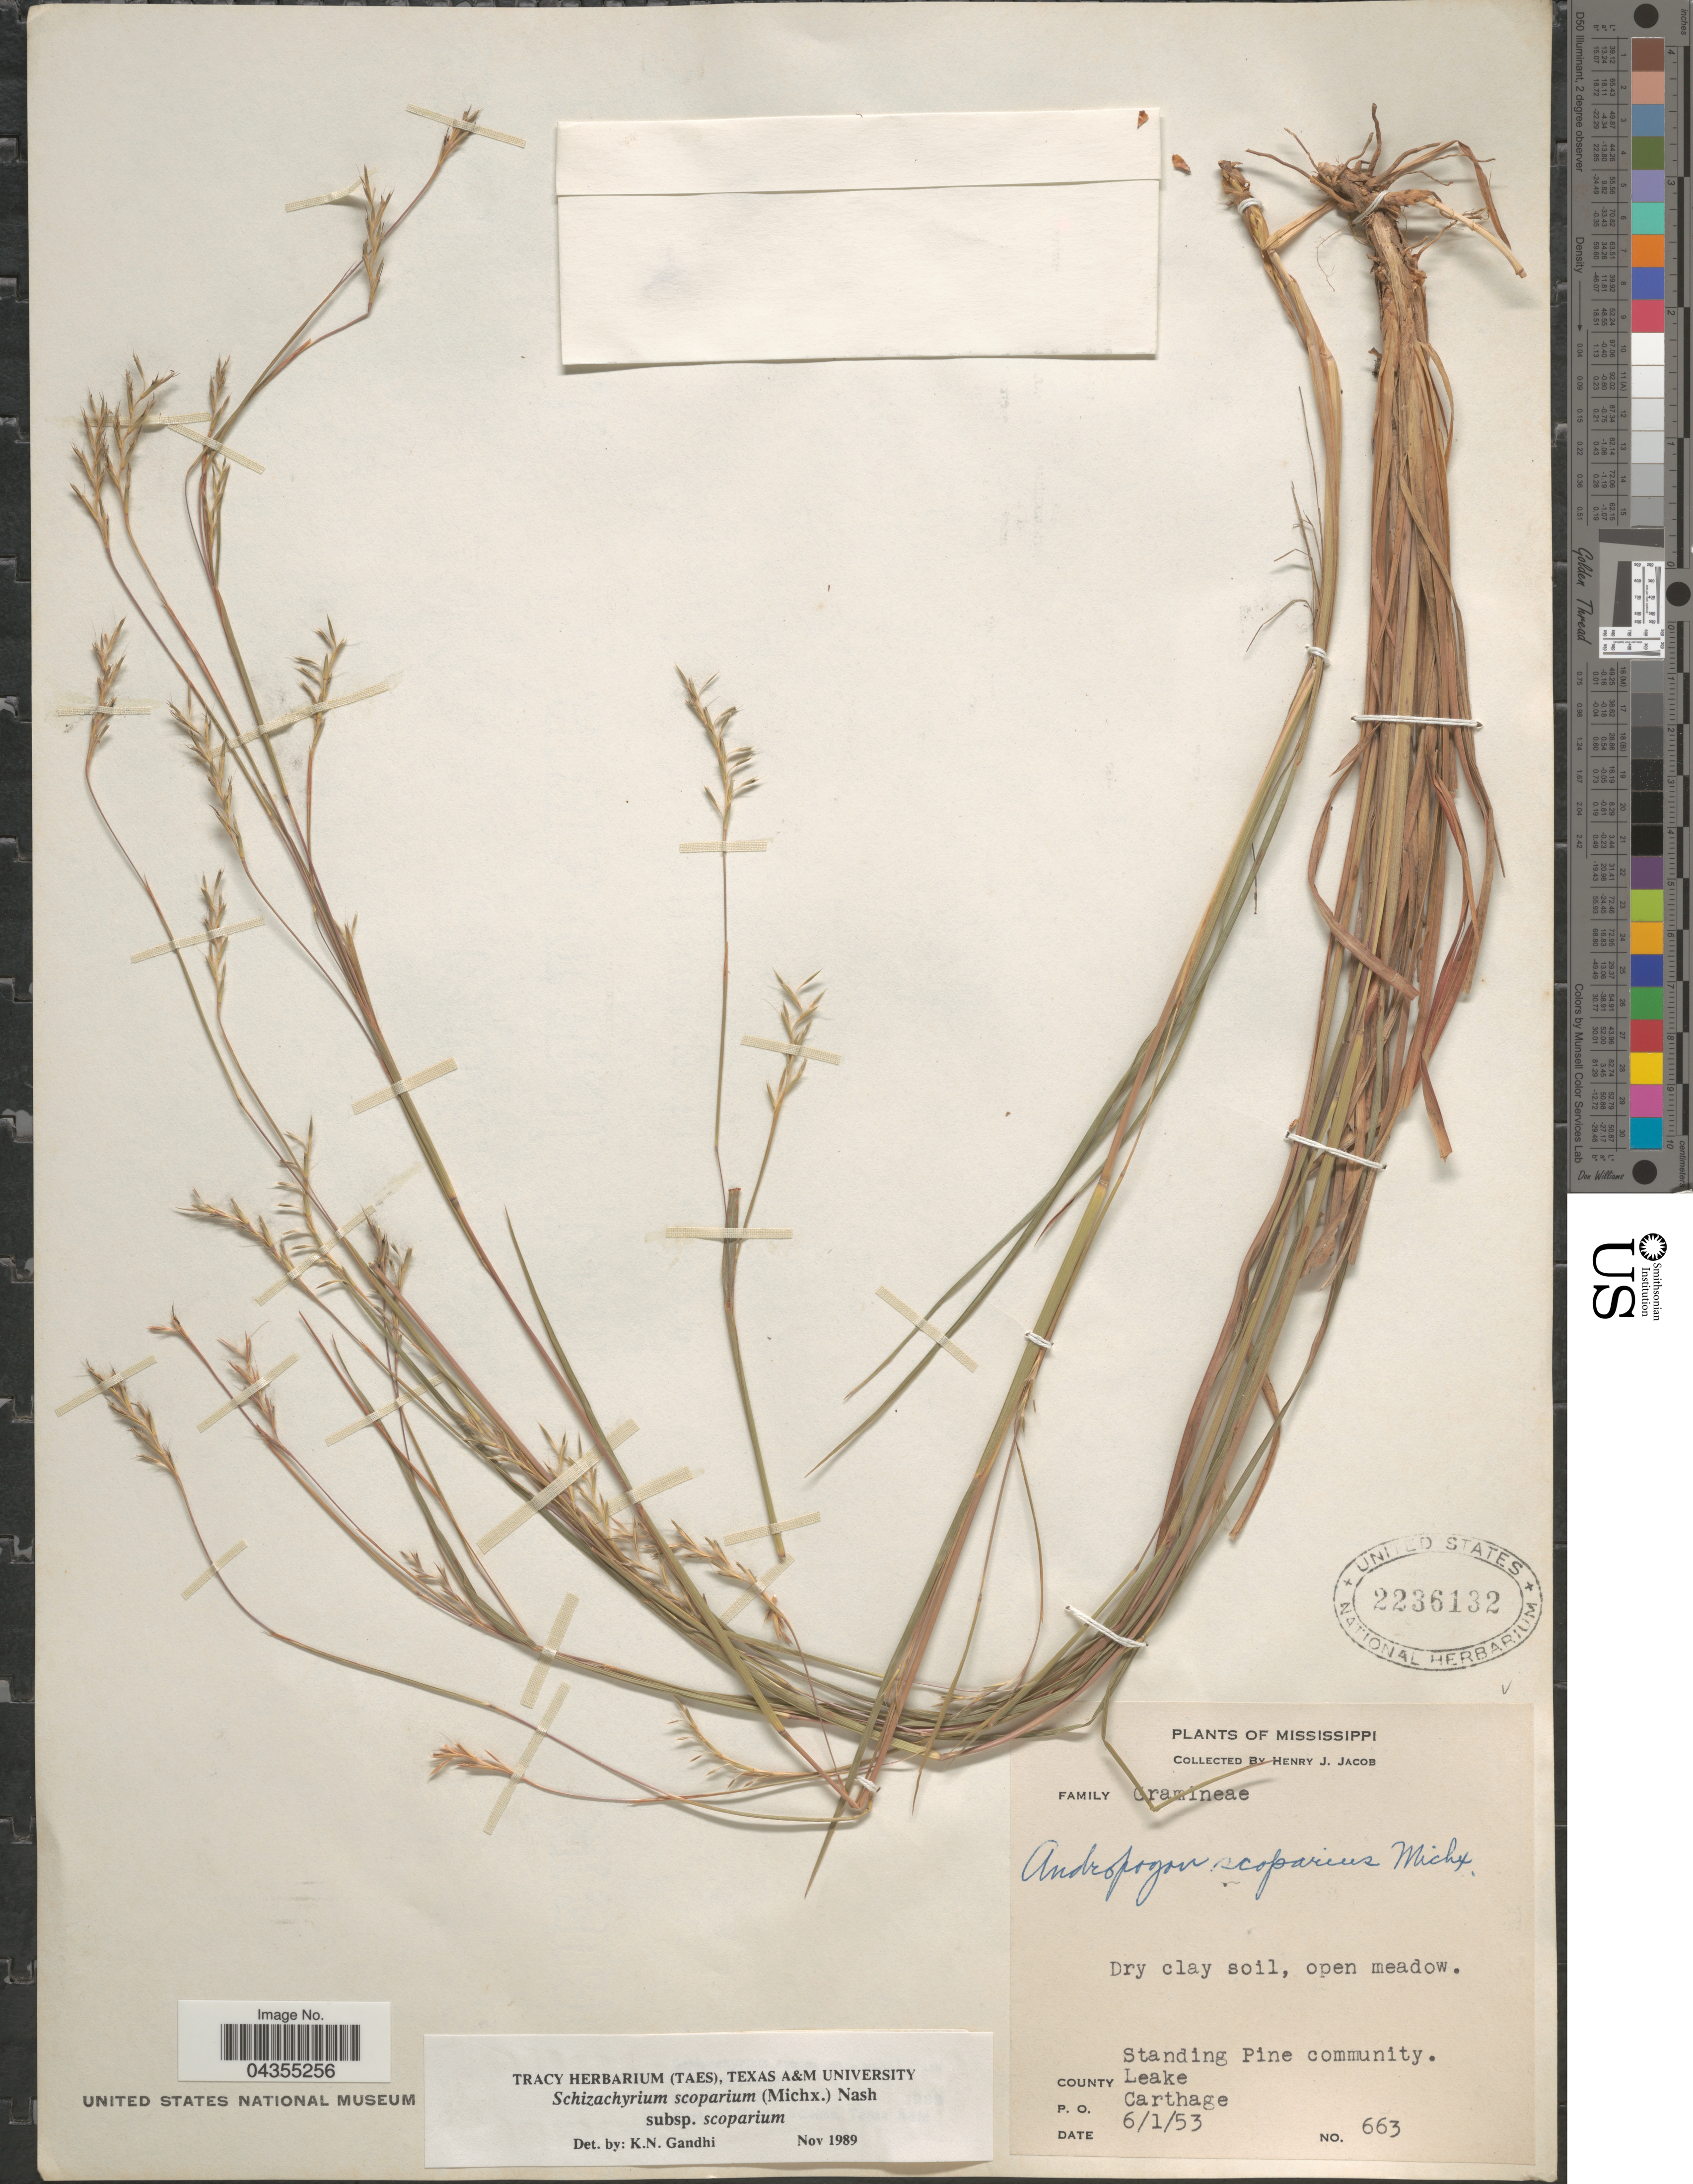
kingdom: Plantae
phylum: Tracheophyta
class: Liliopsida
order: Poales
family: Poaceae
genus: Schizachyrium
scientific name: Schizachyrium scoparium var. scoparium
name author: (Michx.) Nash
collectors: H. Jacob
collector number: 663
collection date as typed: Transcribed d/m/y: 1/6/53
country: United States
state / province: Mississippi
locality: Dry clay soil, open meadow. Standing Pine community. County Leake. P. O. Carthage.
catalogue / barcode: US 2236132